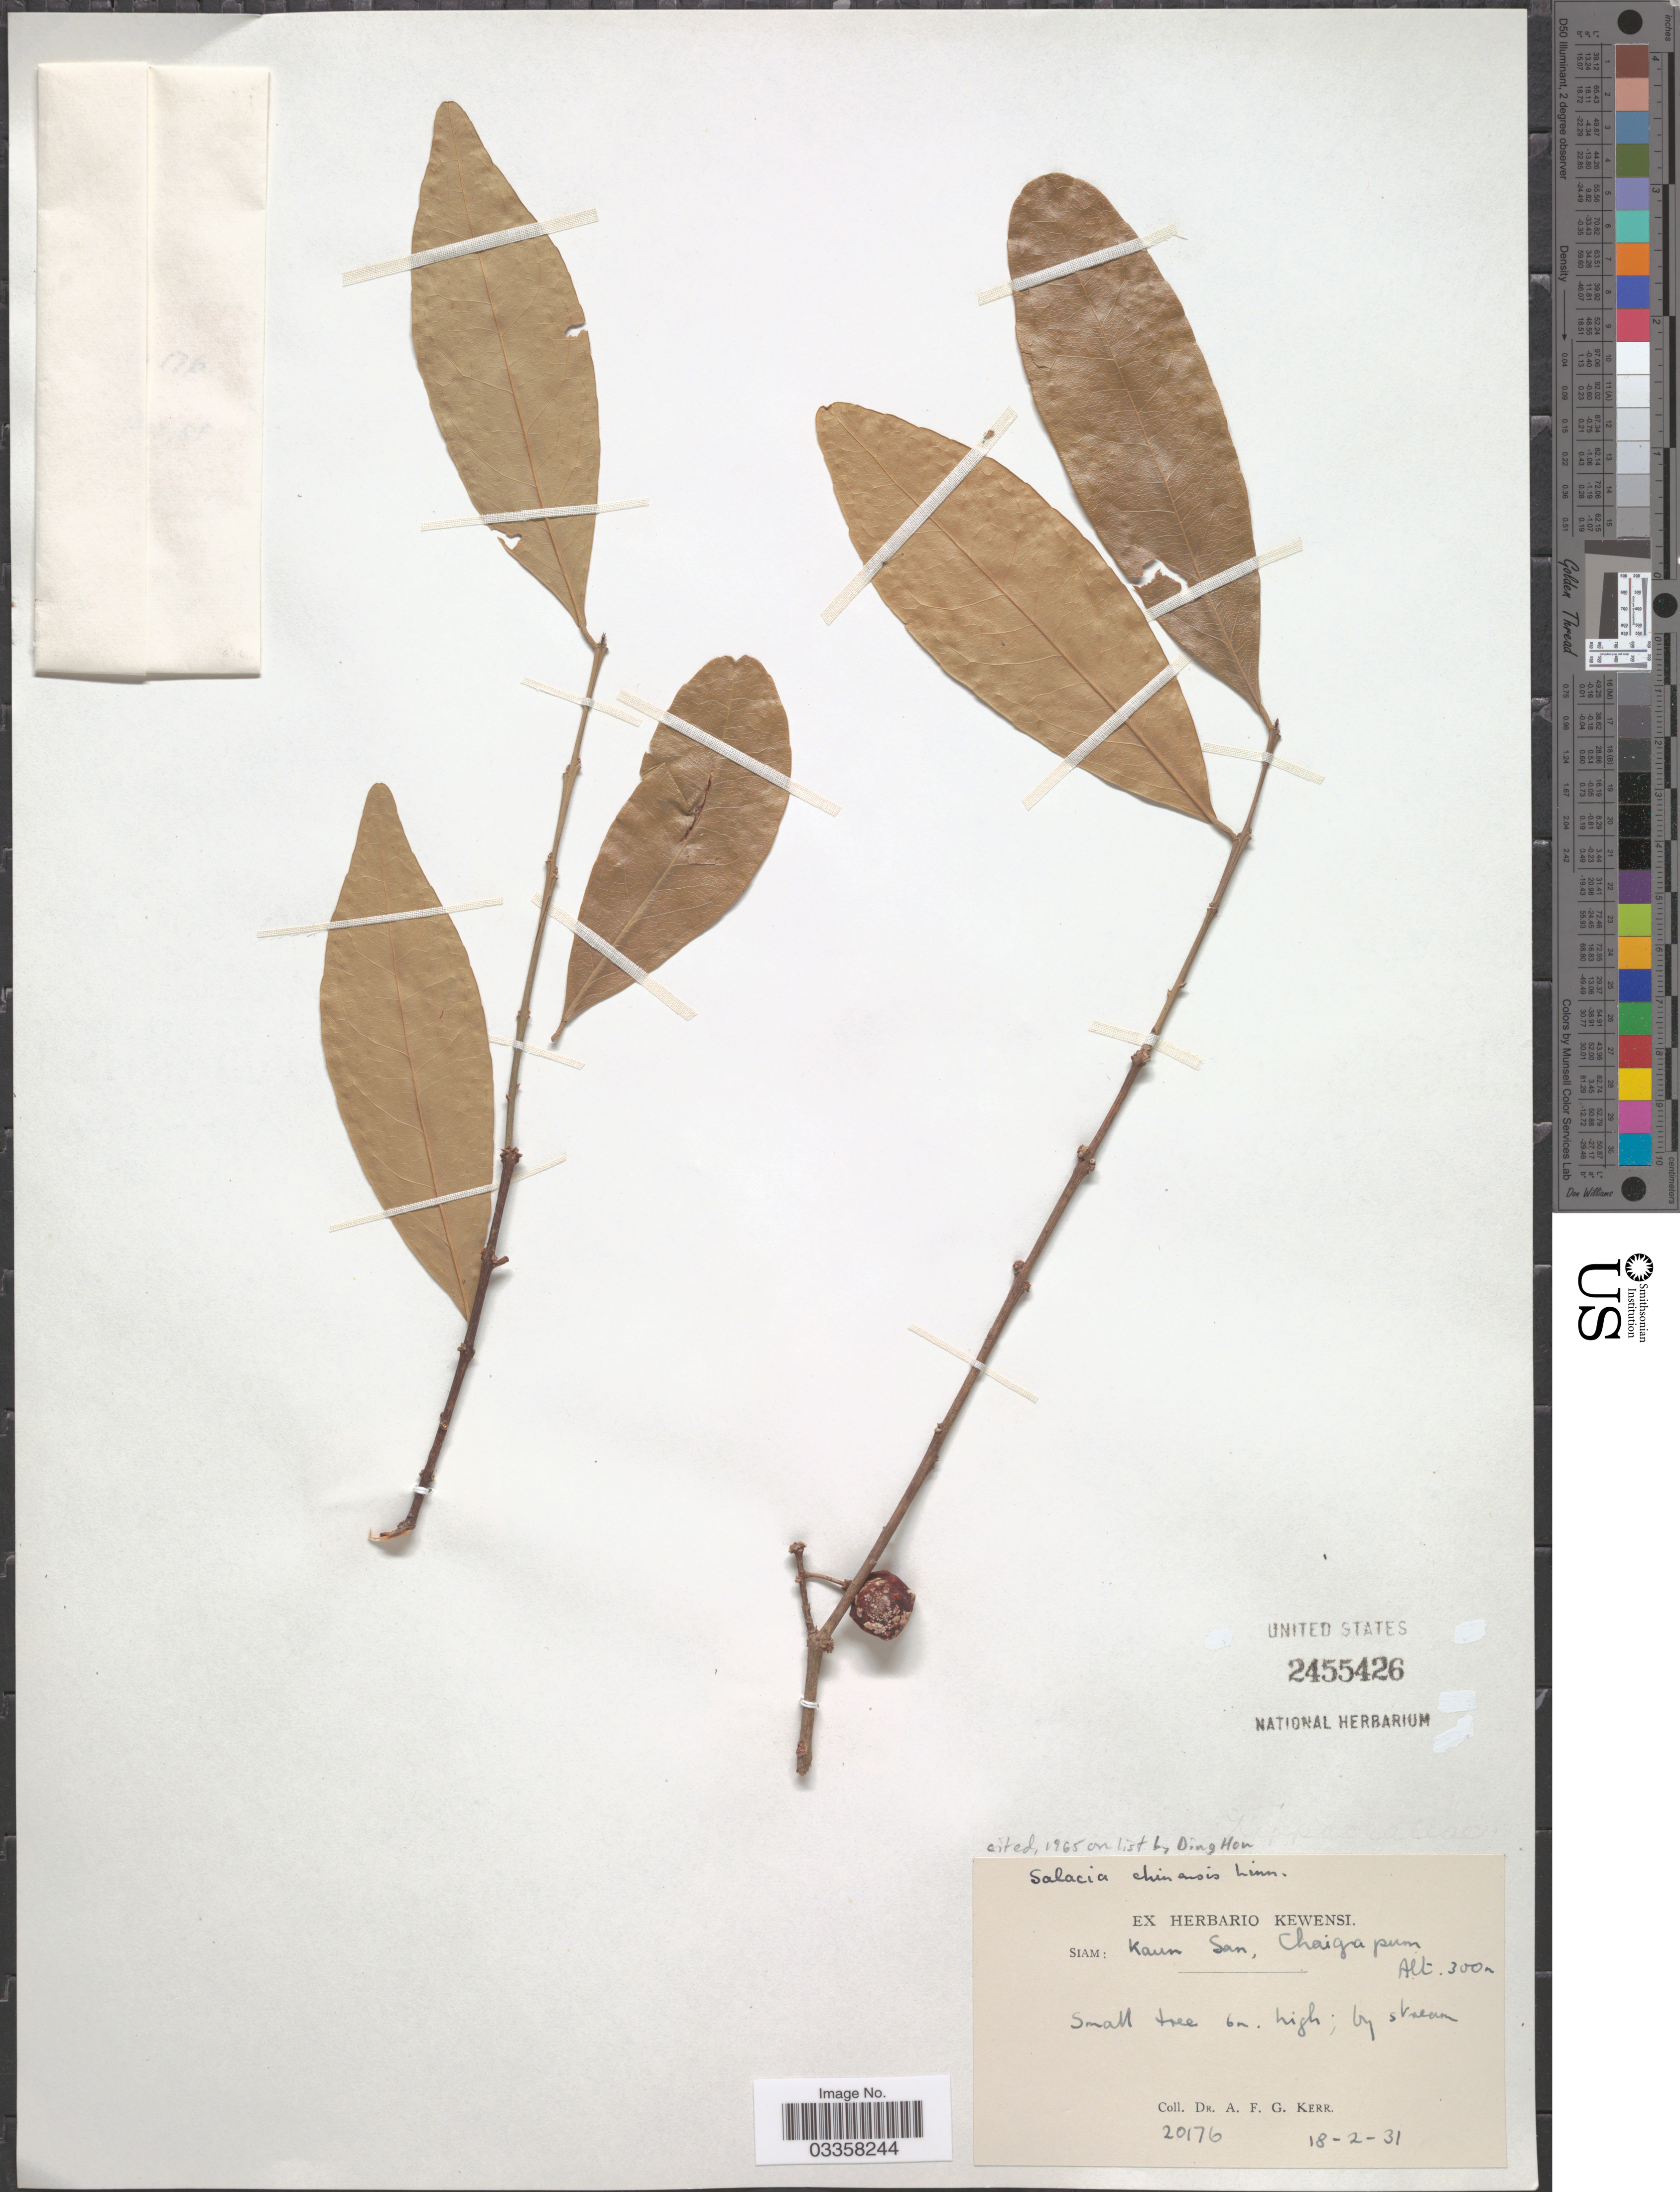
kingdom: Plantae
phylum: Tracheophyta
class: Magnoliopsida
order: Celastrales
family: Celastraceae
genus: Salacia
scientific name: Salacia chinensis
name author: L.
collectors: A. F. G. Kerr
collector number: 20176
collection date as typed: Transcribed d/m/y: 18/2/31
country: Thailand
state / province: Chaiyaphum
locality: Siam: Kaun San, Chaiga pum. (see note)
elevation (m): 300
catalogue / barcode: US 2455426